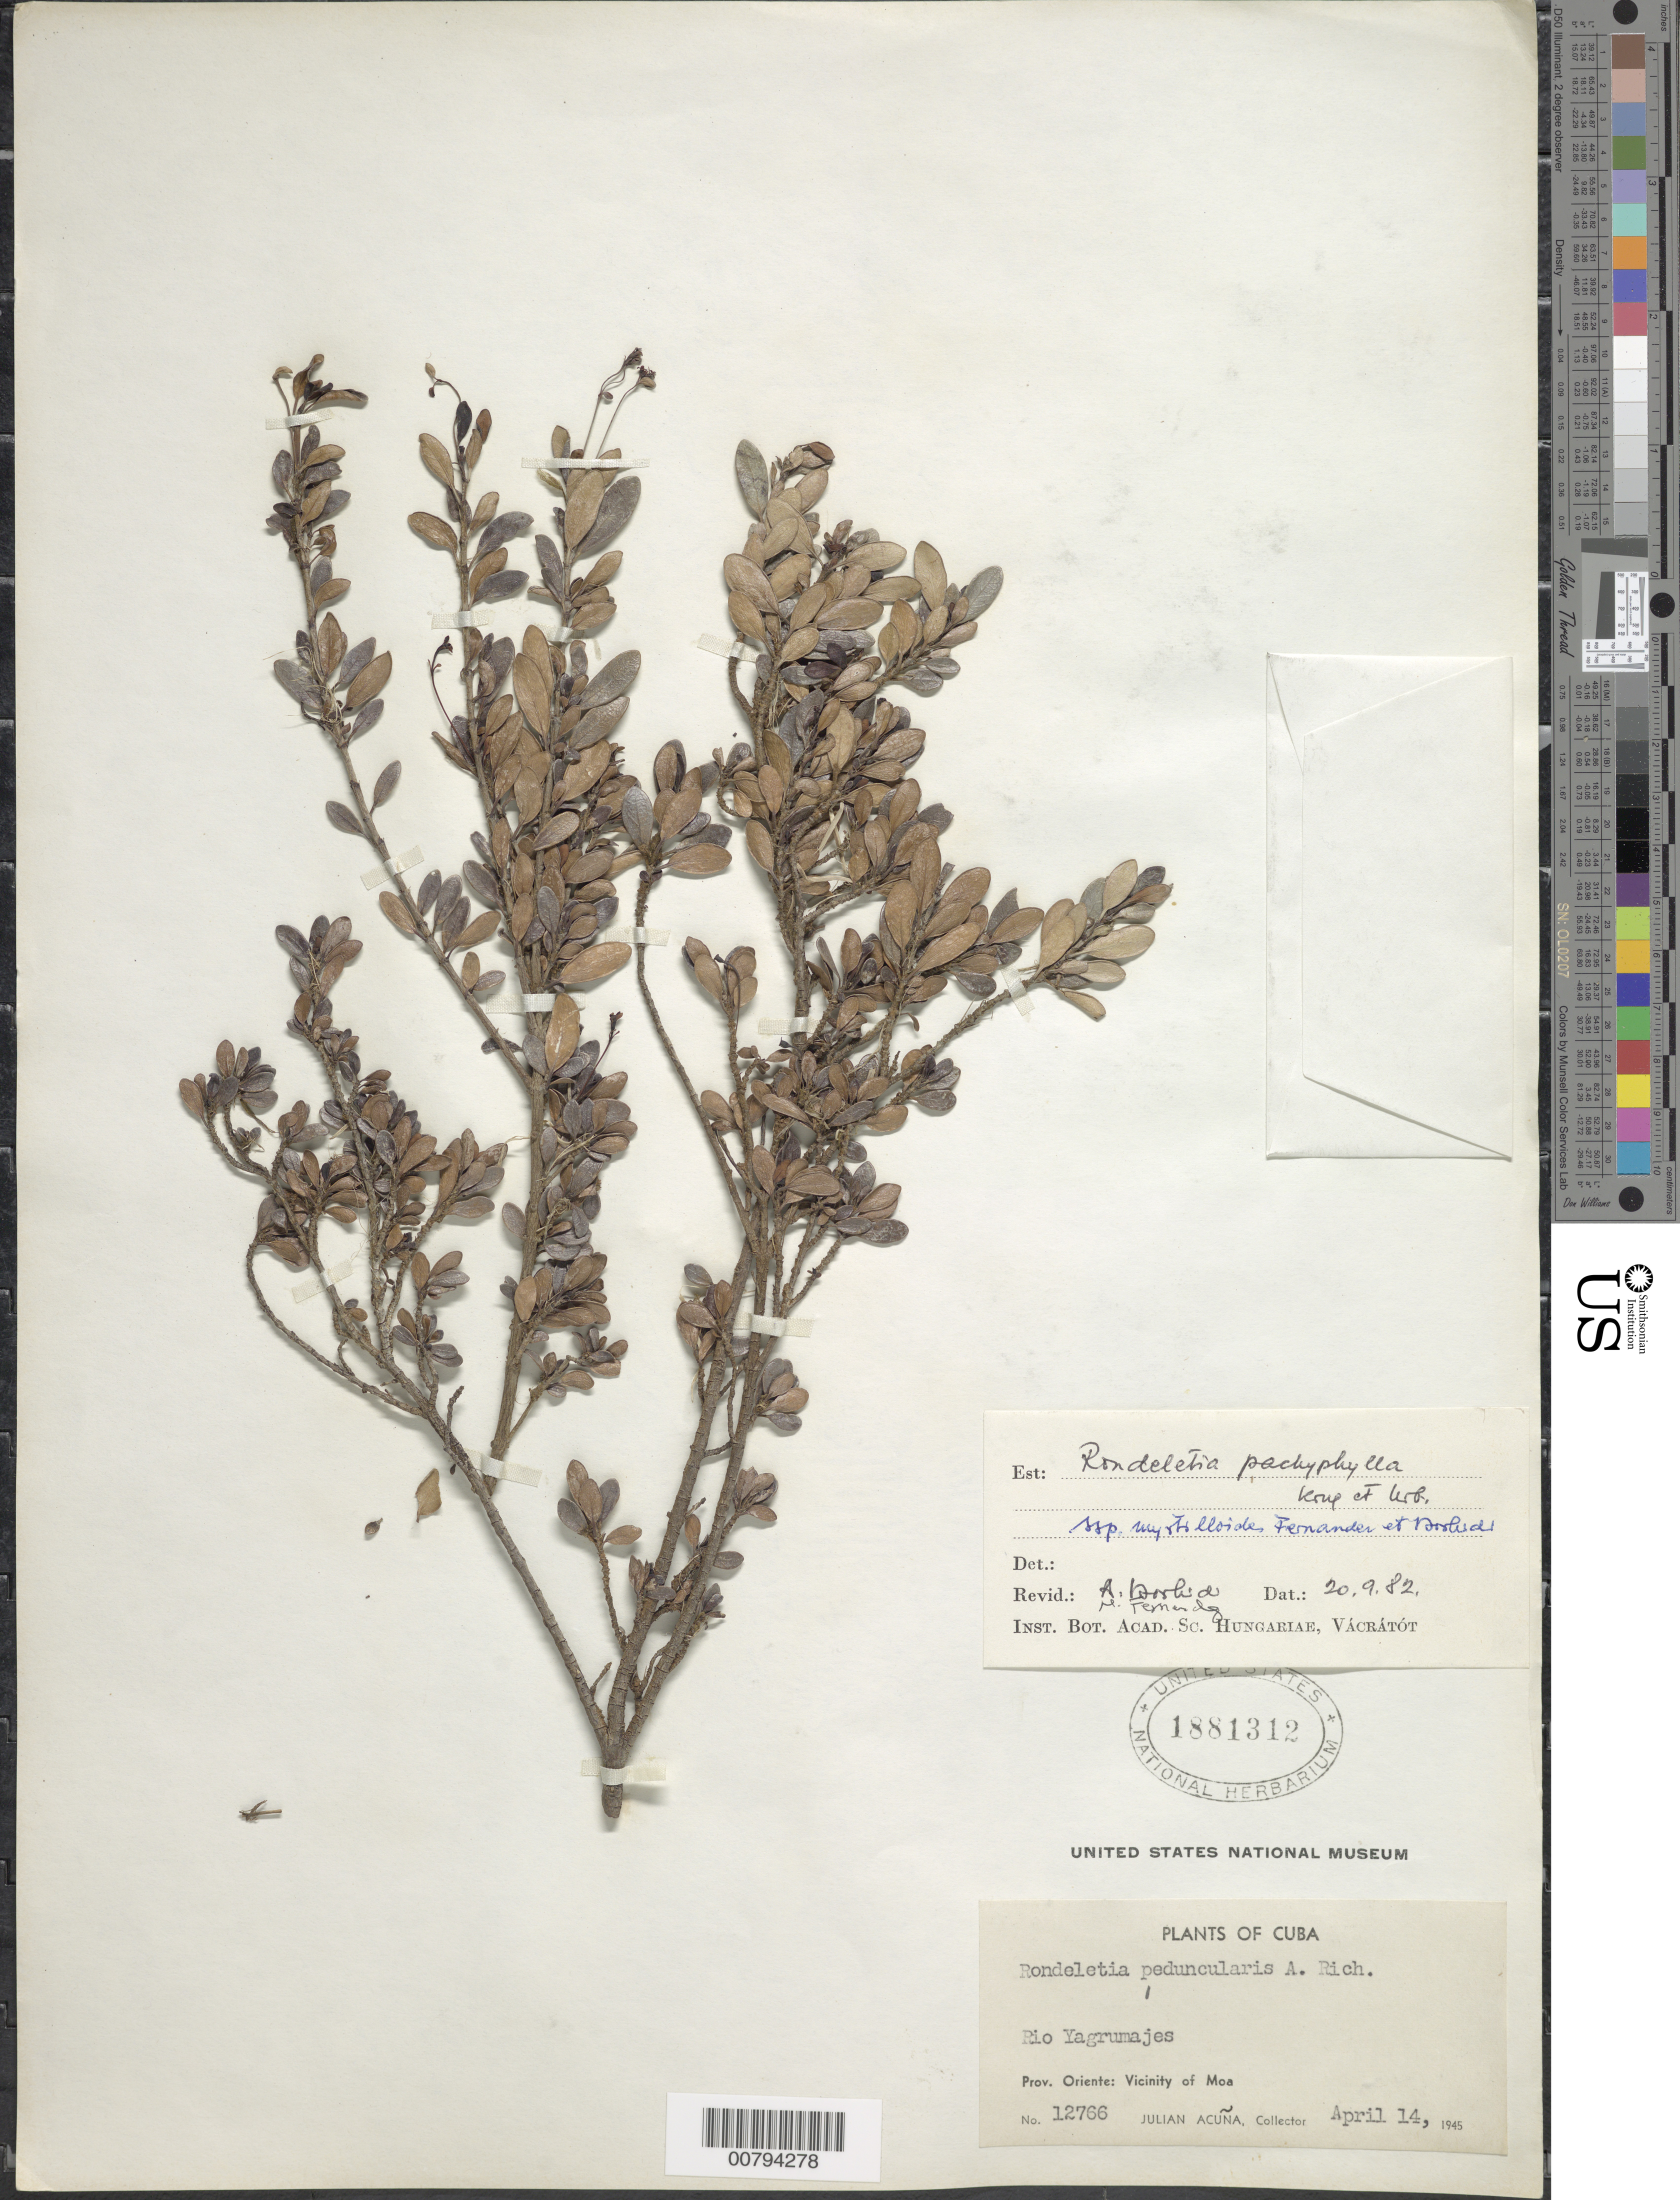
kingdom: Plantae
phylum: Tracheophyta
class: Magnoliopsida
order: Gentianales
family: Rubiaceae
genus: Rondeletia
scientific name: Rondeletia pachyphylla subsp. myrtilloides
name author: Fernández & Borhidi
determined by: Borhidi, A. L.; Fernandez, M.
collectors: J. Acuña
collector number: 12766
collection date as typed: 14 Apr 1945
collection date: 1945-04-14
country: Cuba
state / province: Oriente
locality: Rio Yagrumajes, vicinity of Moa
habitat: Near river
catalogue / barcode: US 1881312